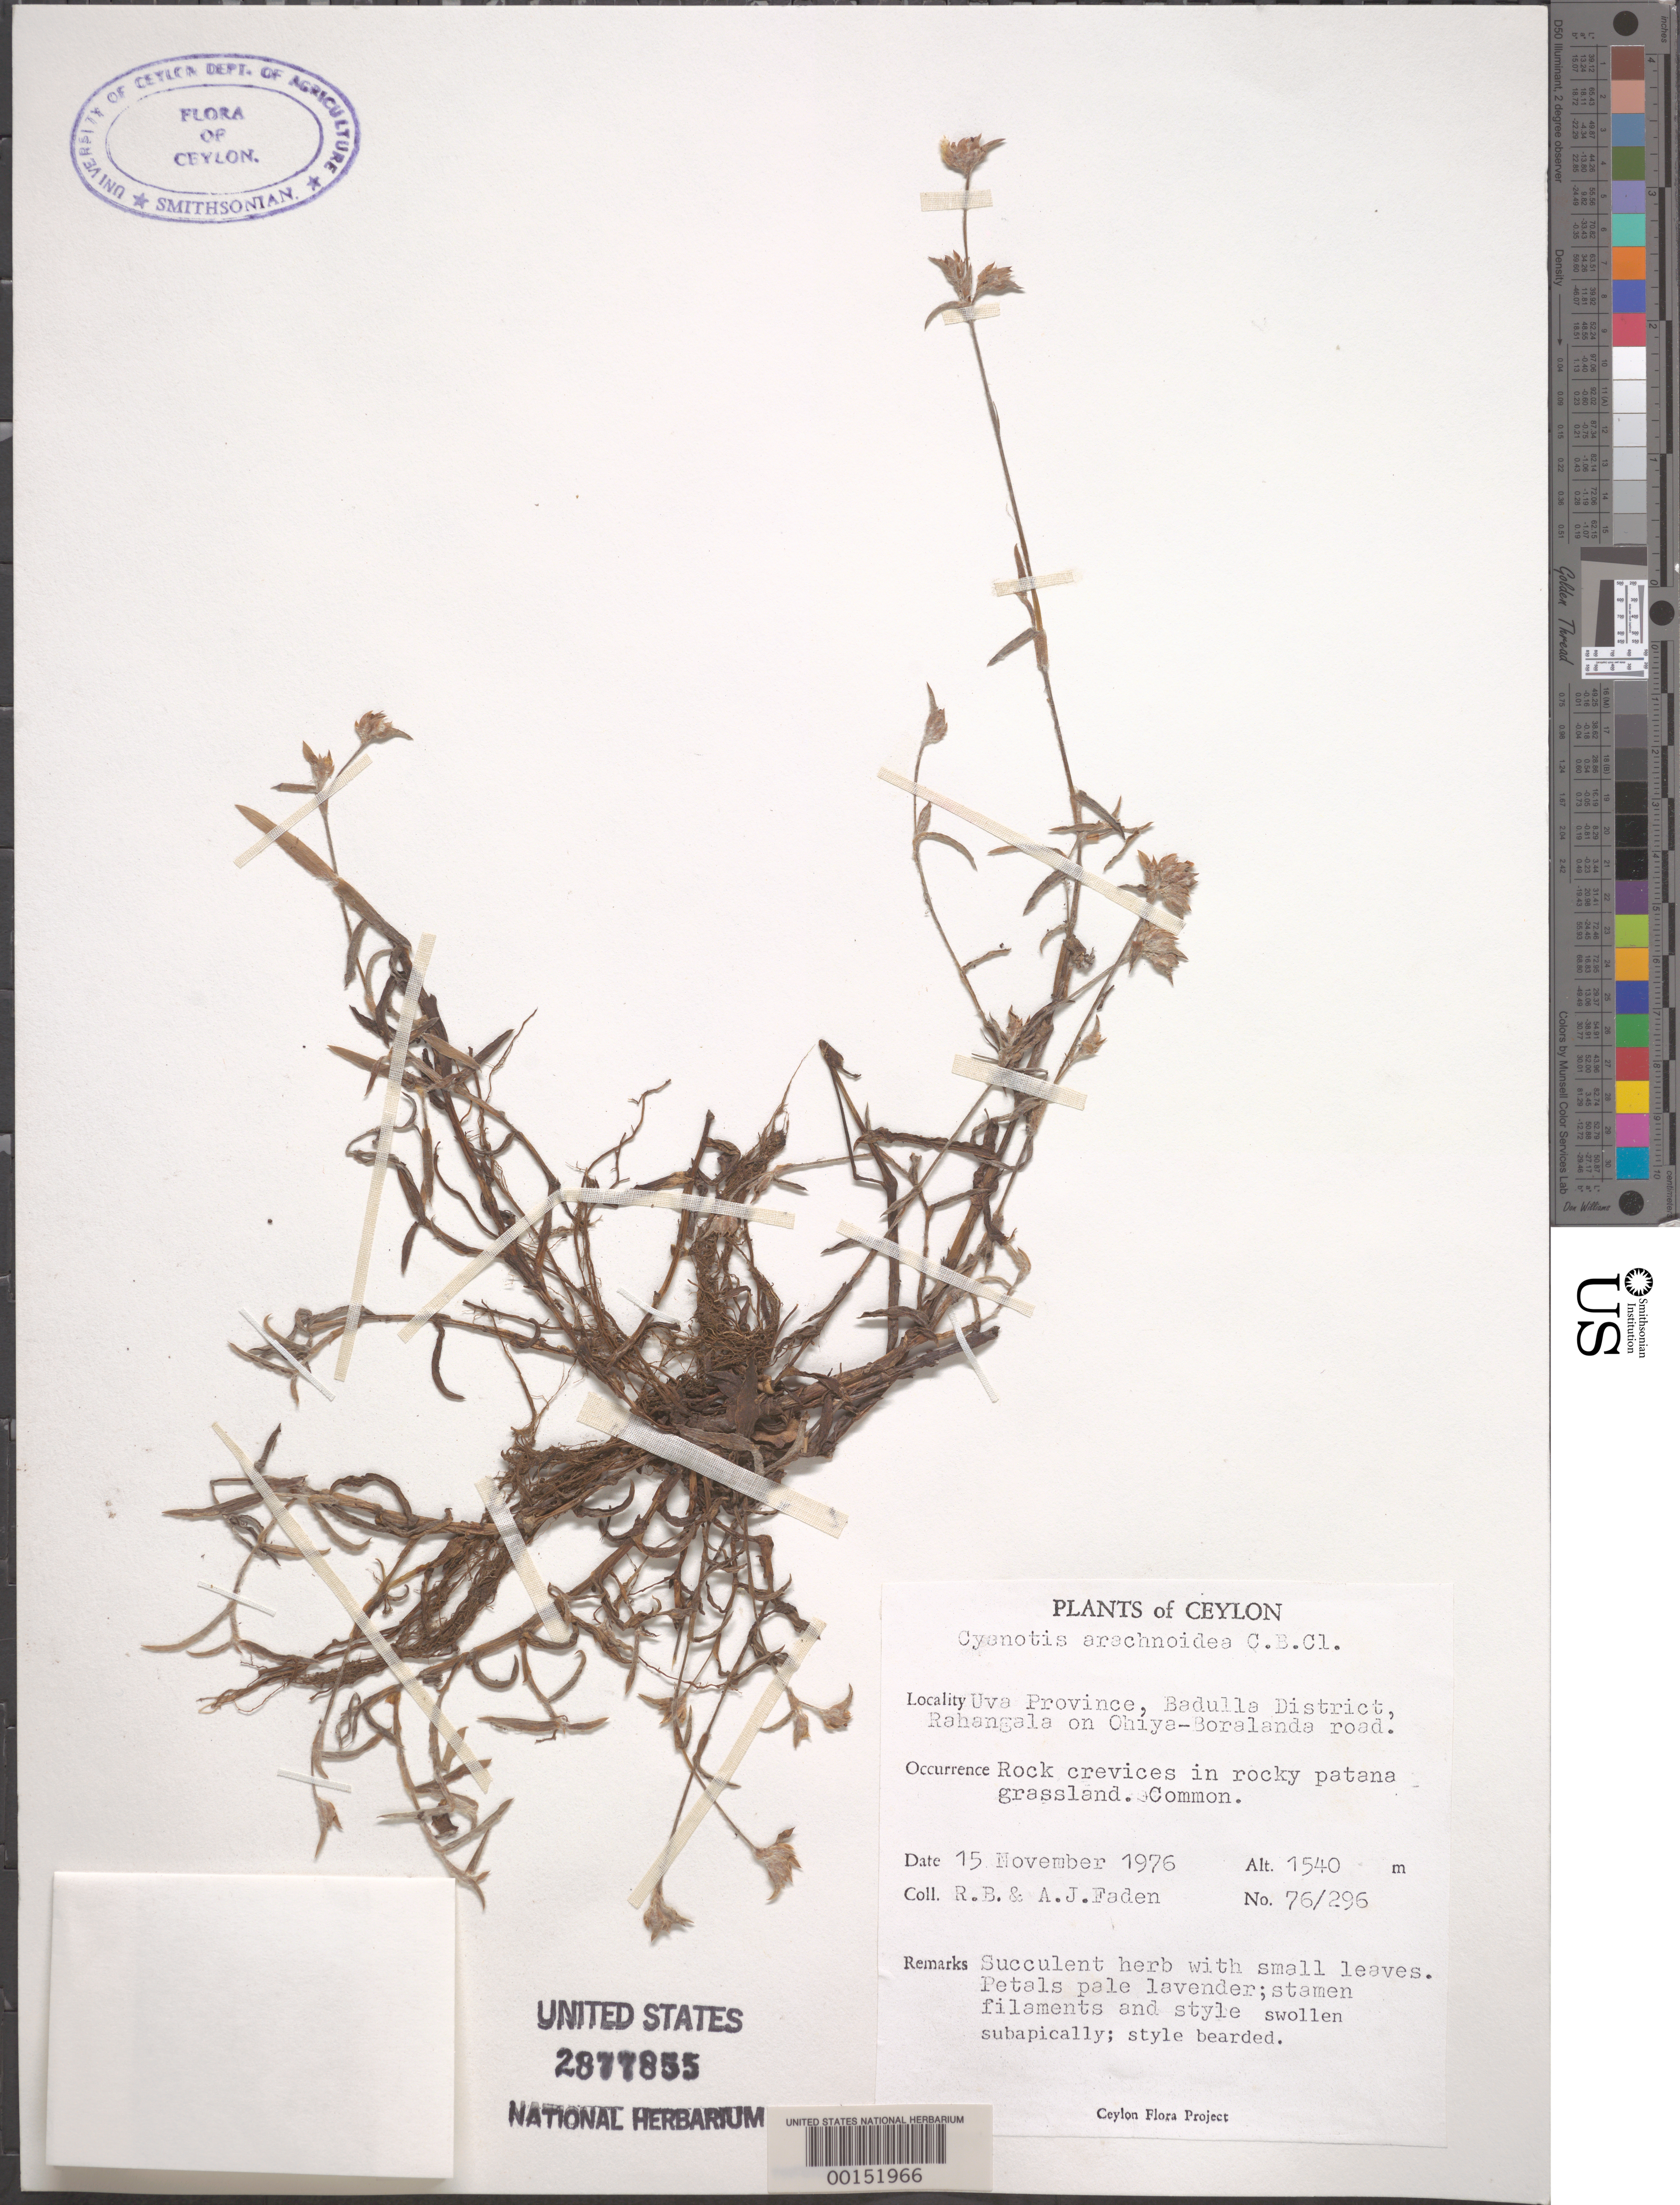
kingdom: Plantae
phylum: Tracheophyta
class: Liliopsida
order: Commelinales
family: Commelinaceae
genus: Cyanotis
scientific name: Cyanotis thwaitesii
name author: Hassk.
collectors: R. B. Faden & A. J. Faden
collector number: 76/296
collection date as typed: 15 Nov 1976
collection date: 1976-11-15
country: Sri Lanka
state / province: Uva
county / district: Badulla Dist.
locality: Rahangala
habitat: Rock crevices on rocky patana grassland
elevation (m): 1540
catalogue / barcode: US 2877855